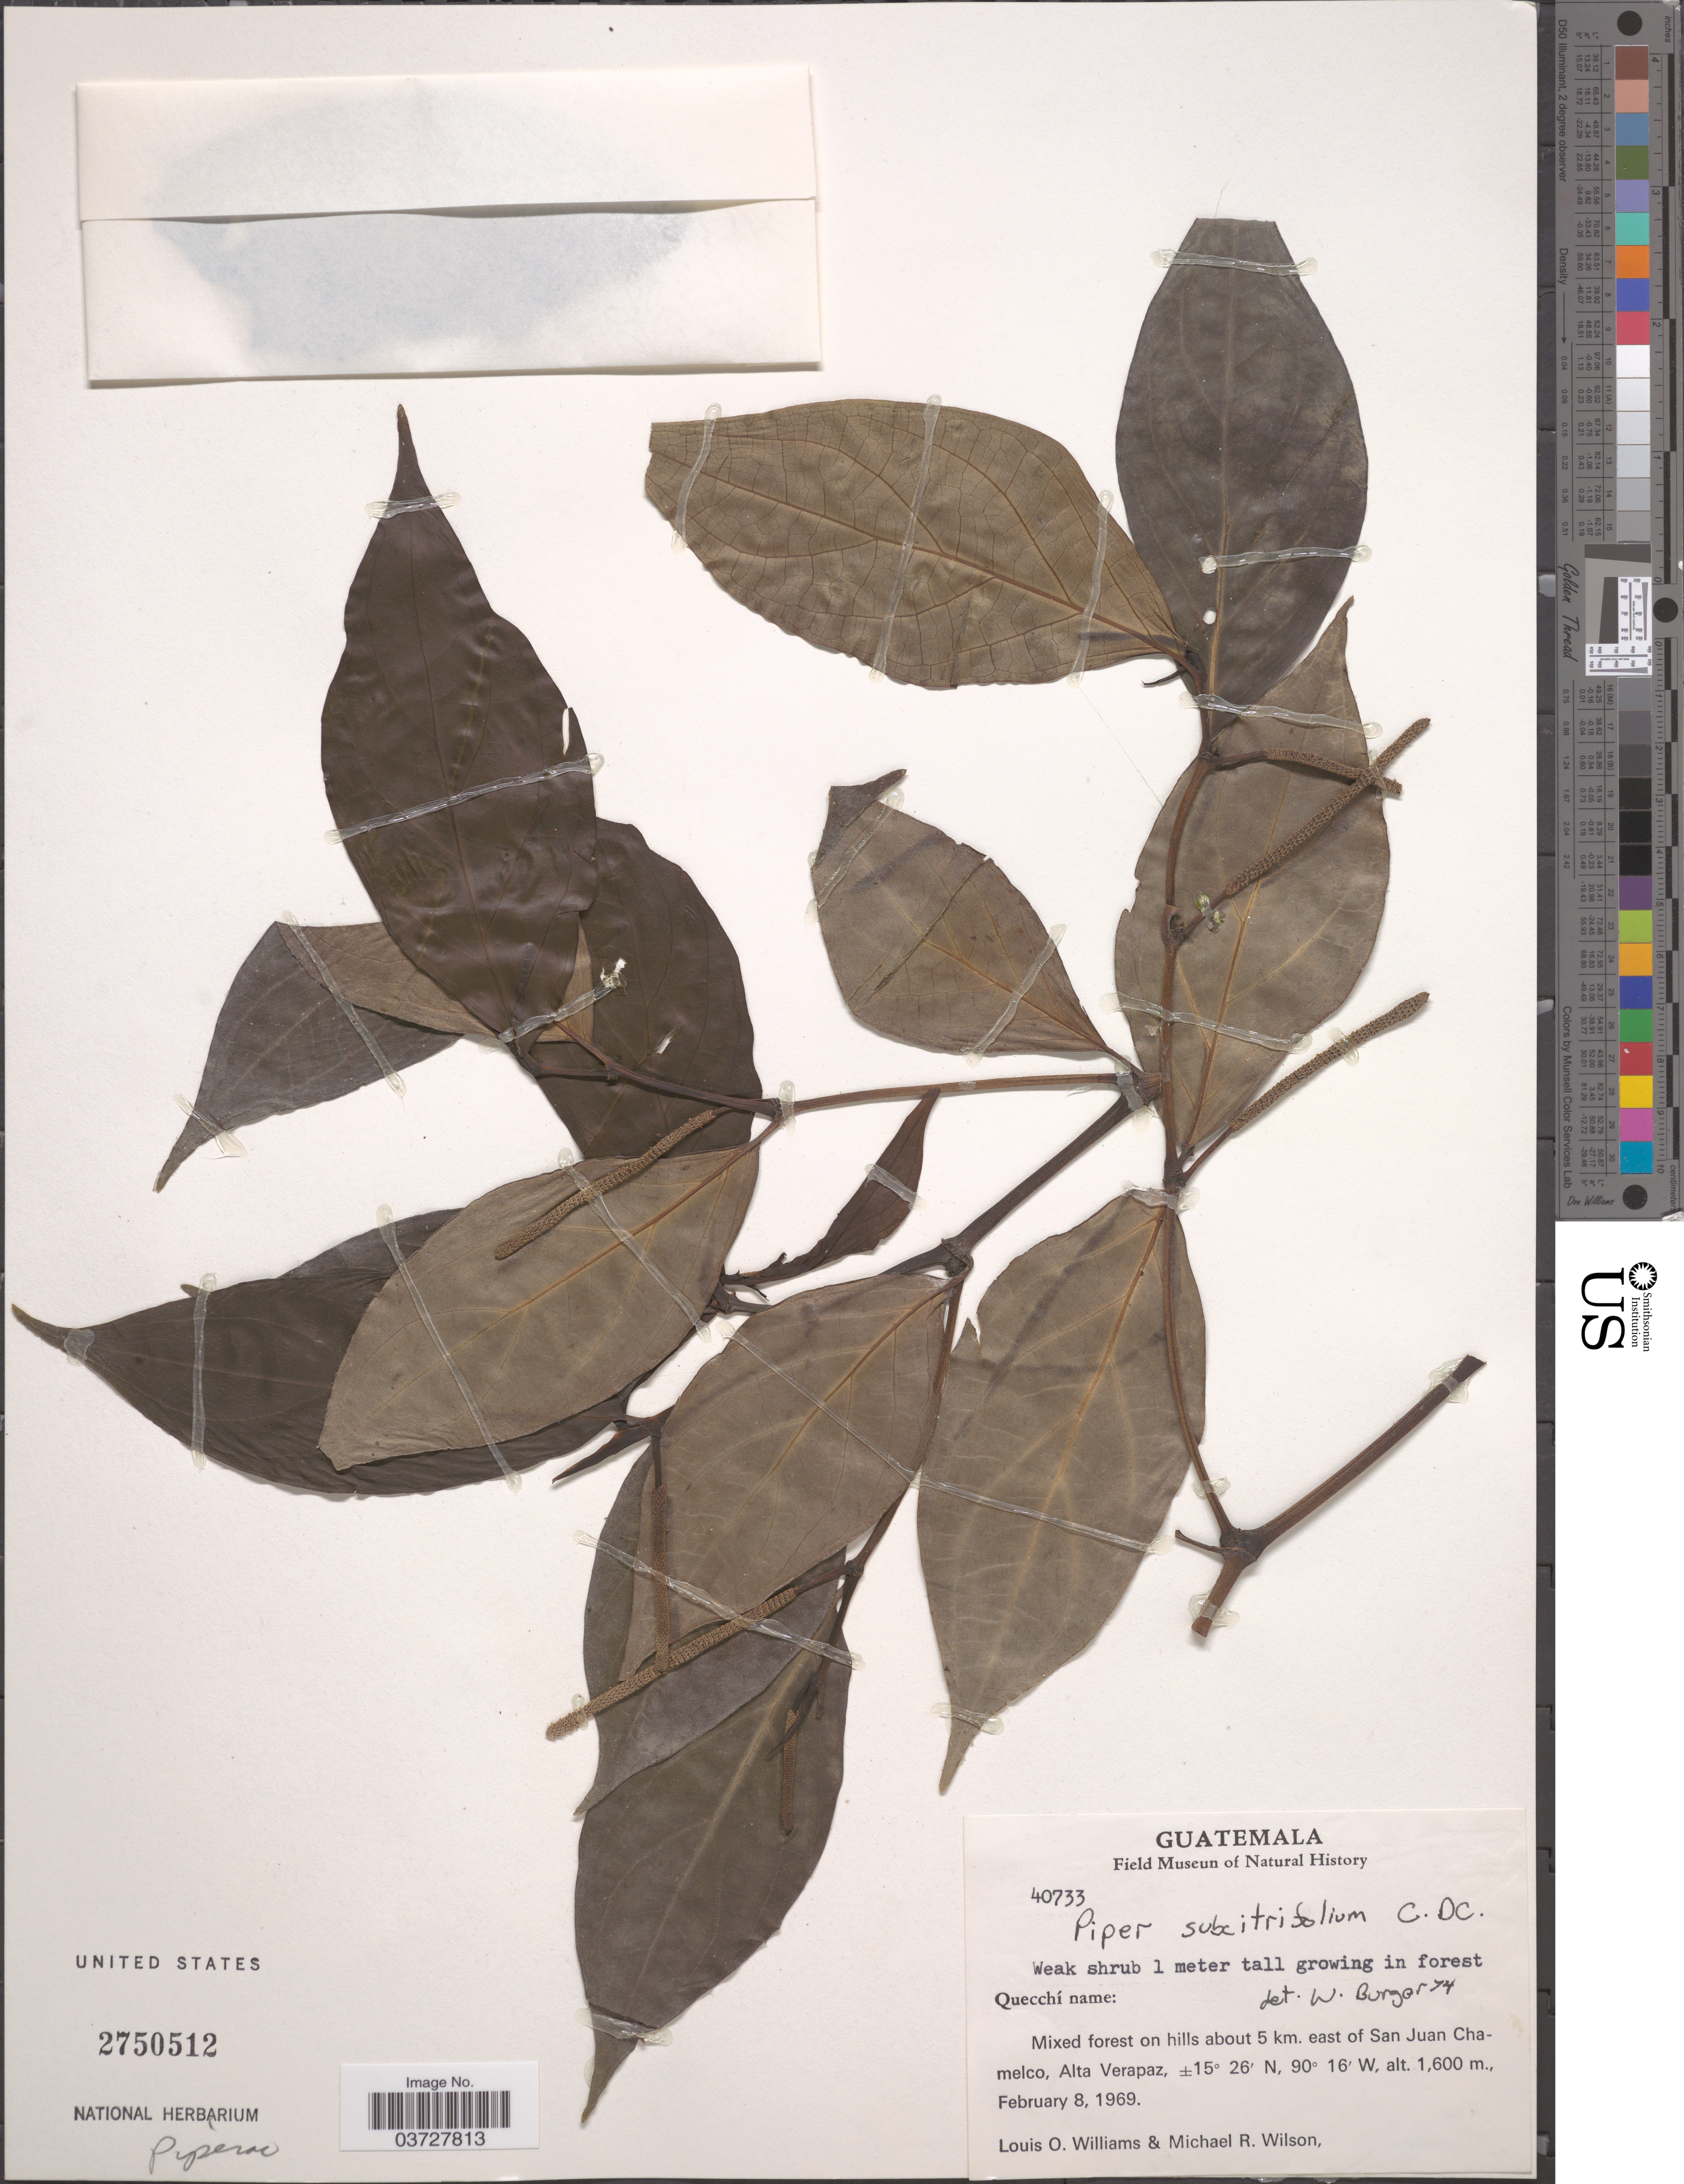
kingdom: Plantae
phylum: Tracheophyta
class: Magnoliopsida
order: Piperales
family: Piperaceae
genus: Piper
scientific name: Piper subcitrifolium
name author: C. DC.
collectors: L. O. Williams & M. Wilson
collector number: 40733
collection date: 1969-02-08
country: Guatemala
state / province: Alta Verapaz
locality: Mixed forest on hills about 5 km. east of San Juan Chamelco.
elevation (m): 1600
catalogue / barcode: US 2750512